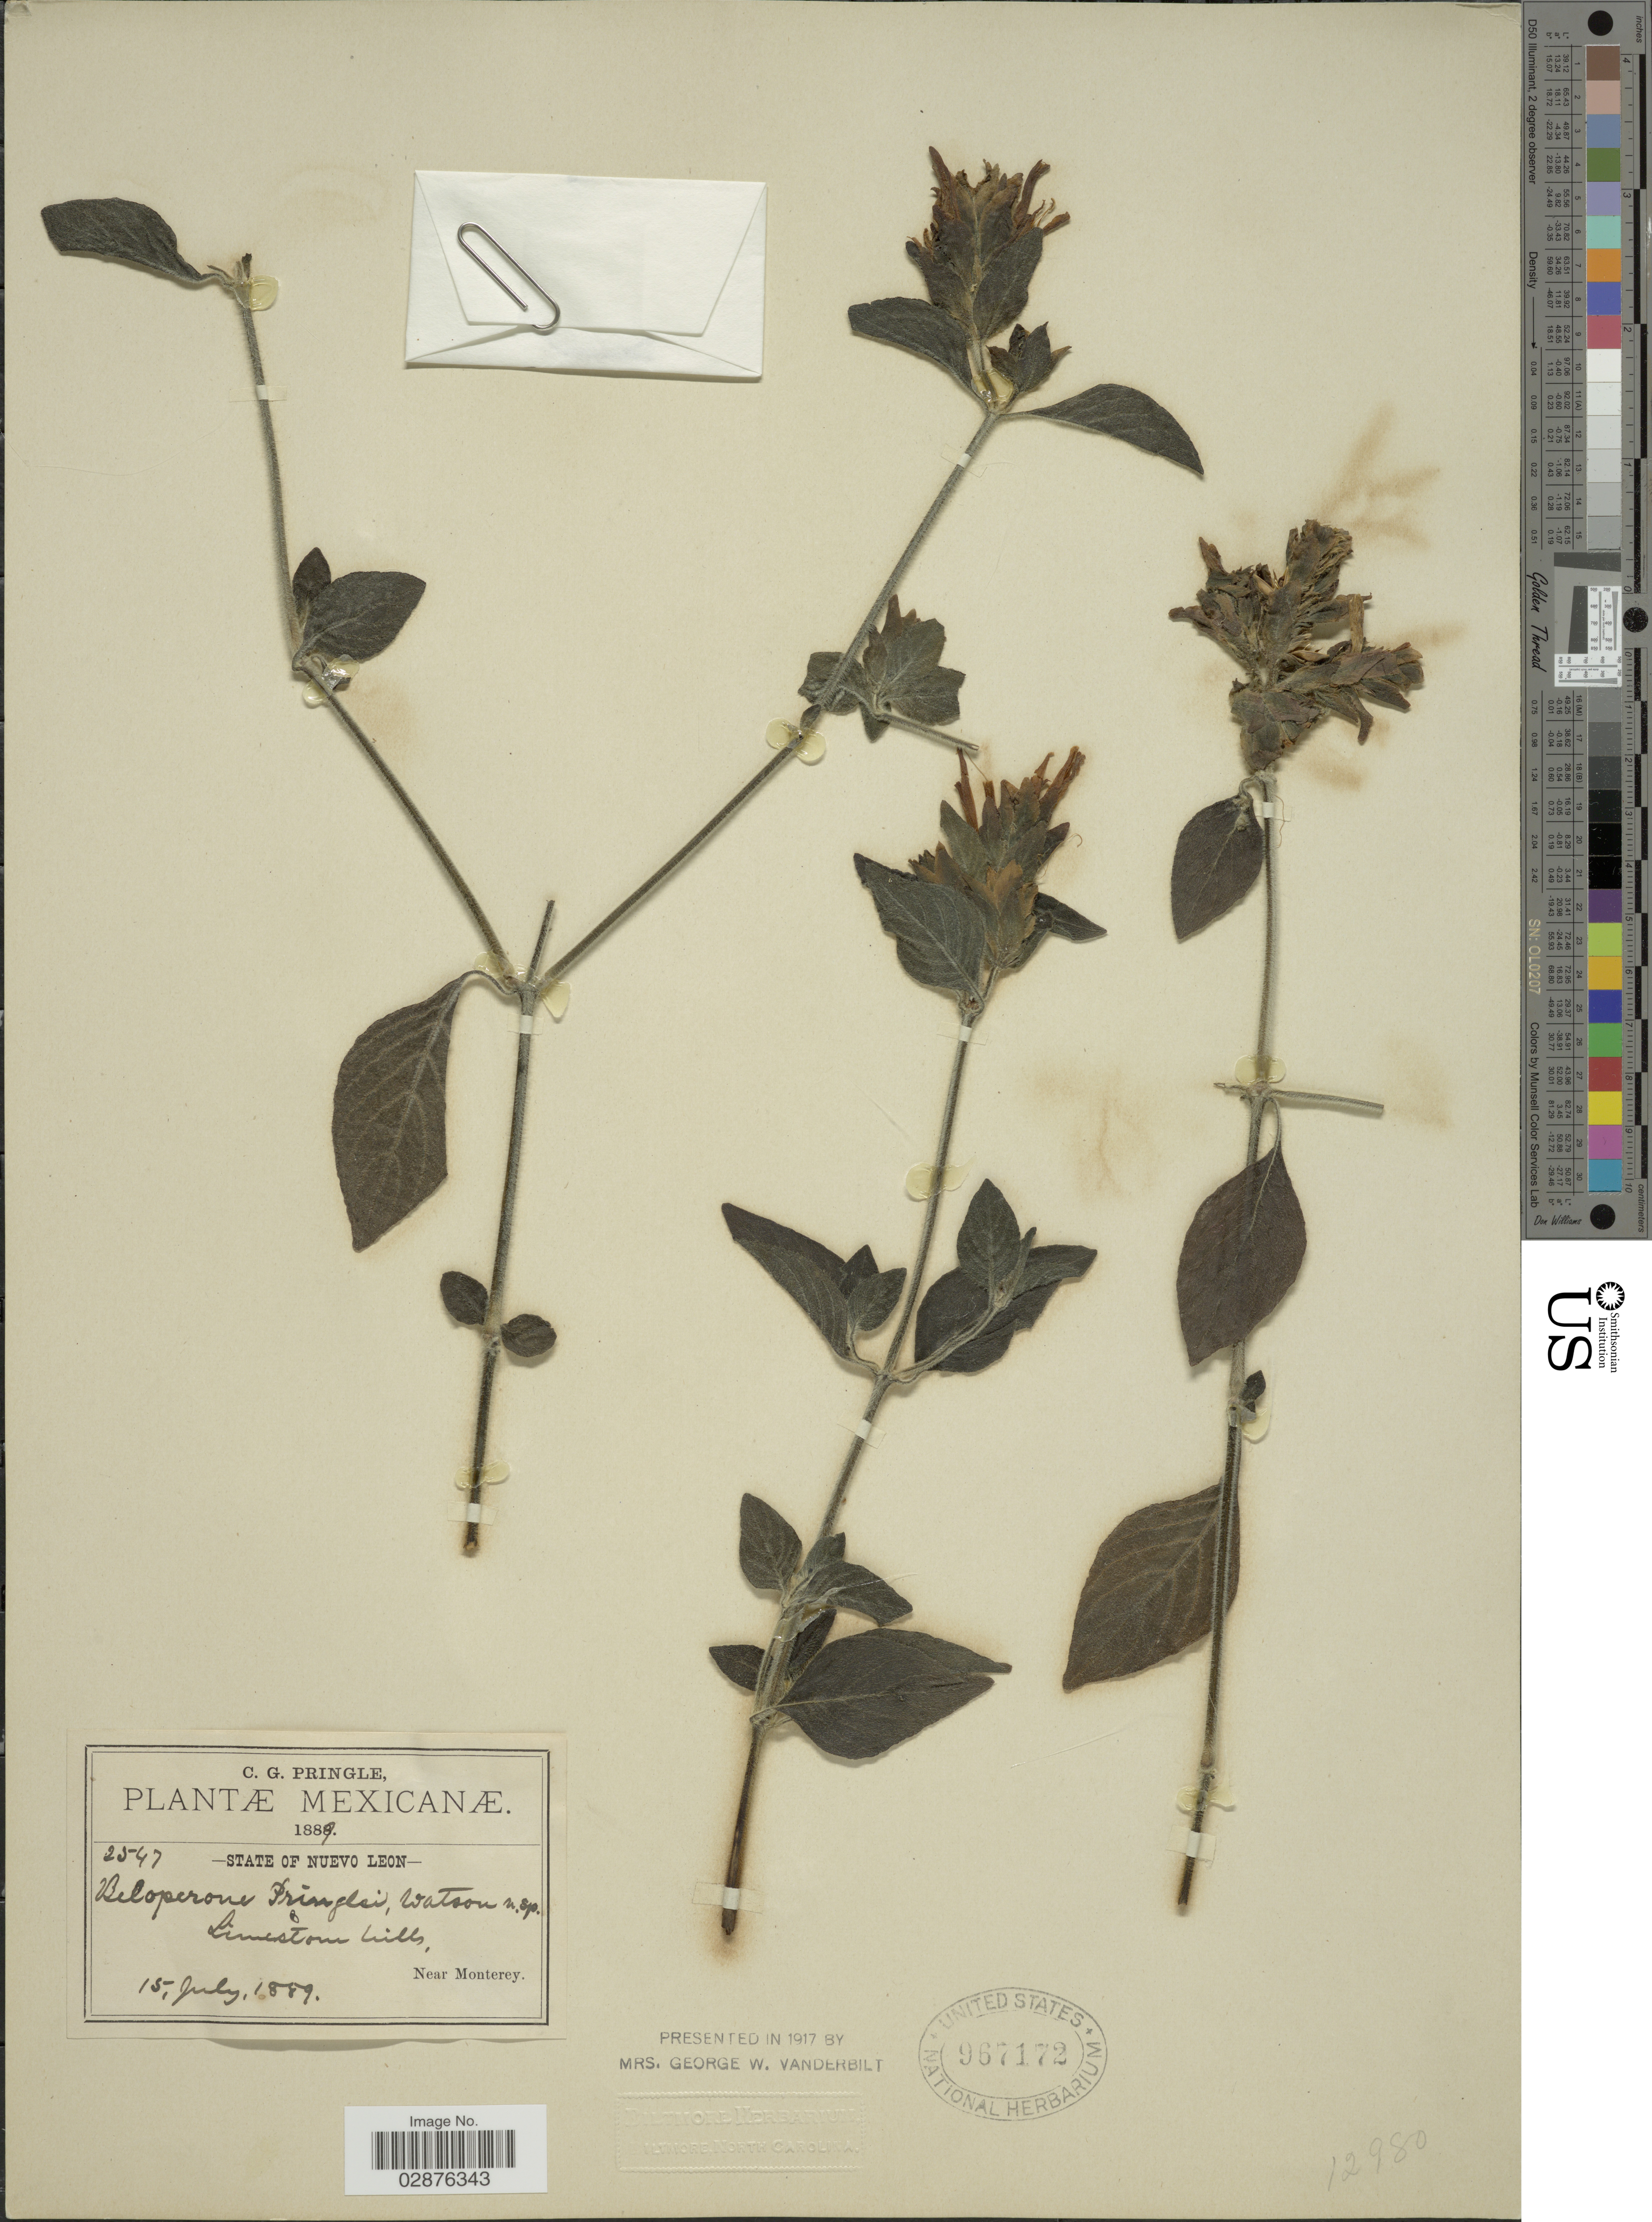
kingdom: Plantae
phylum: Tracheophyta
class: Magnoliopsida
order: Lamiales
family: Acanthaceae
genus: Justicia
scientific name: Justicia fulvicoma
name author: Schltdl. & Cham.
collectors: C. G. Pringle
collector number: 2547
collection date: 1889-07-15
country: Mexico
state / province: Nuevo León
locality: Near Monterey.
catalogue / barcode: US 967172